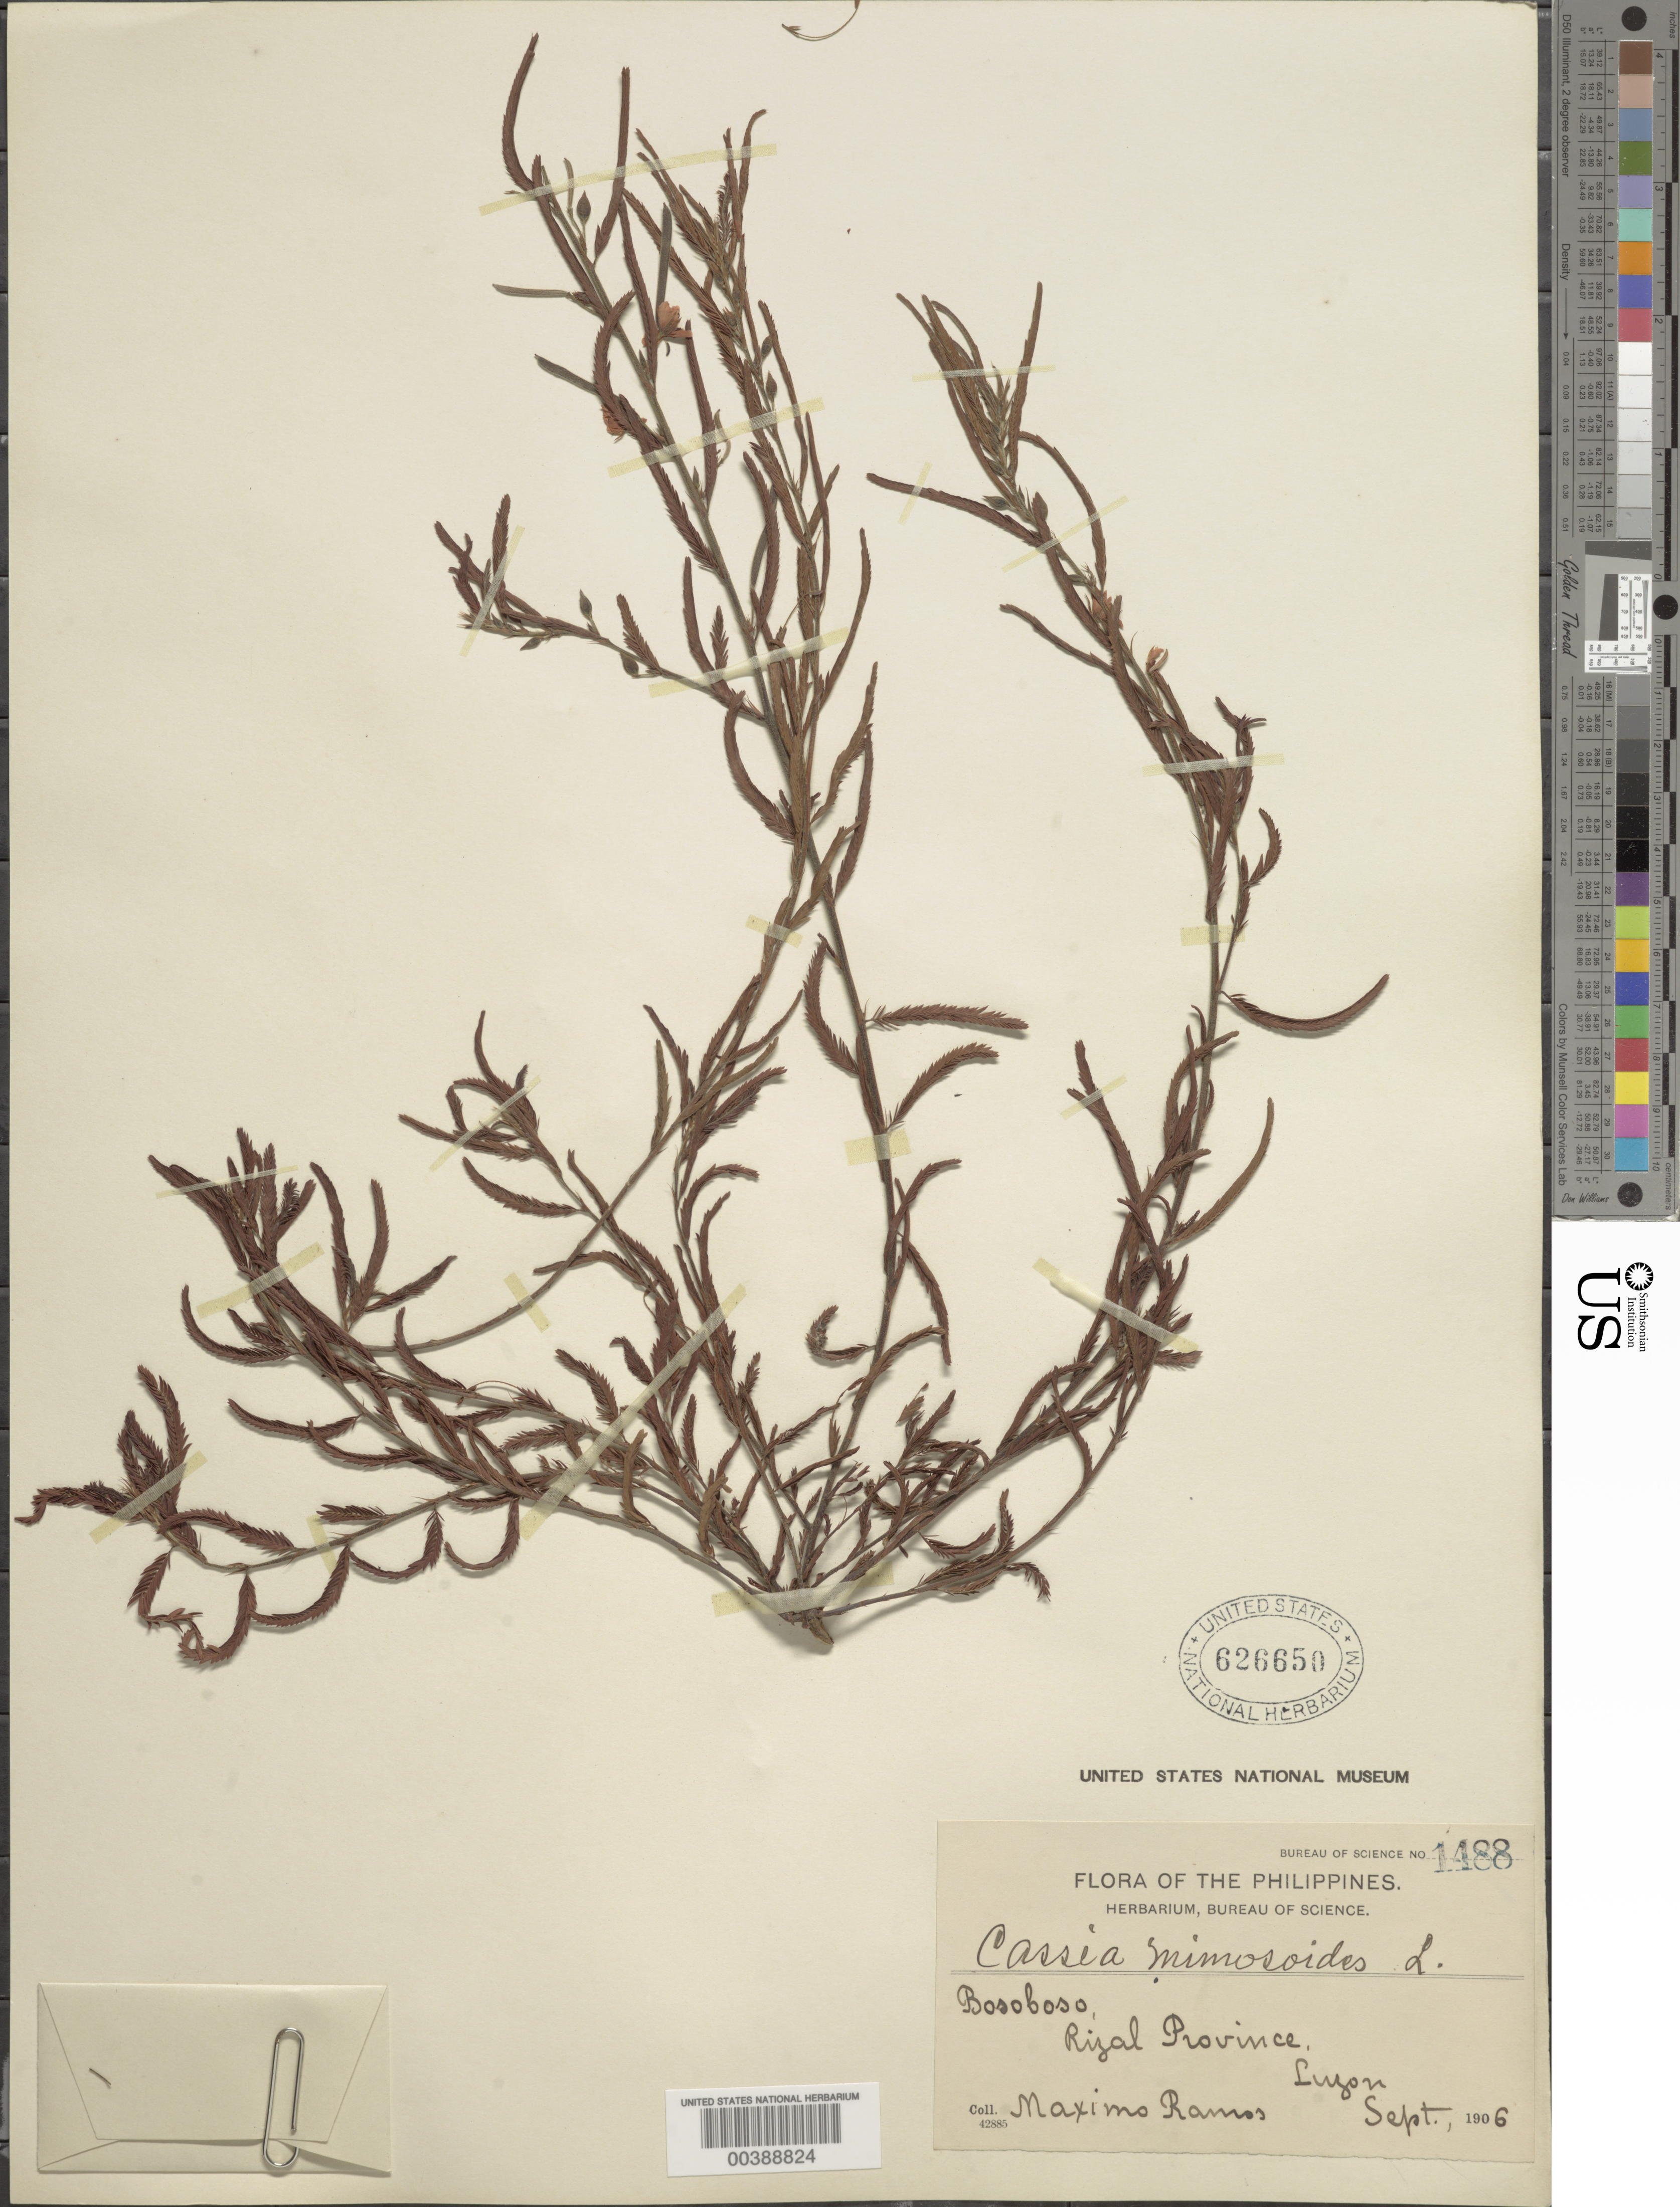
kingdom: Plantae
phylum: Tracheophyta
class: Magnoliopsida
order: Fabales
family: Fabaceae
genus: Chamaecrista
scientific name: Chamaecrista mimosoides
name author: (L.) Greene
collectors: M. Ramos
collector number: Bureau Of Science No. 1488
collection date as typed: Sep 1906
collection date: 1906-09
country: Philippines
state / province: Calabarzon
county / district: Rizal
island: Luzon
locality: Bosoboso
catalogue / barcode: US 626650